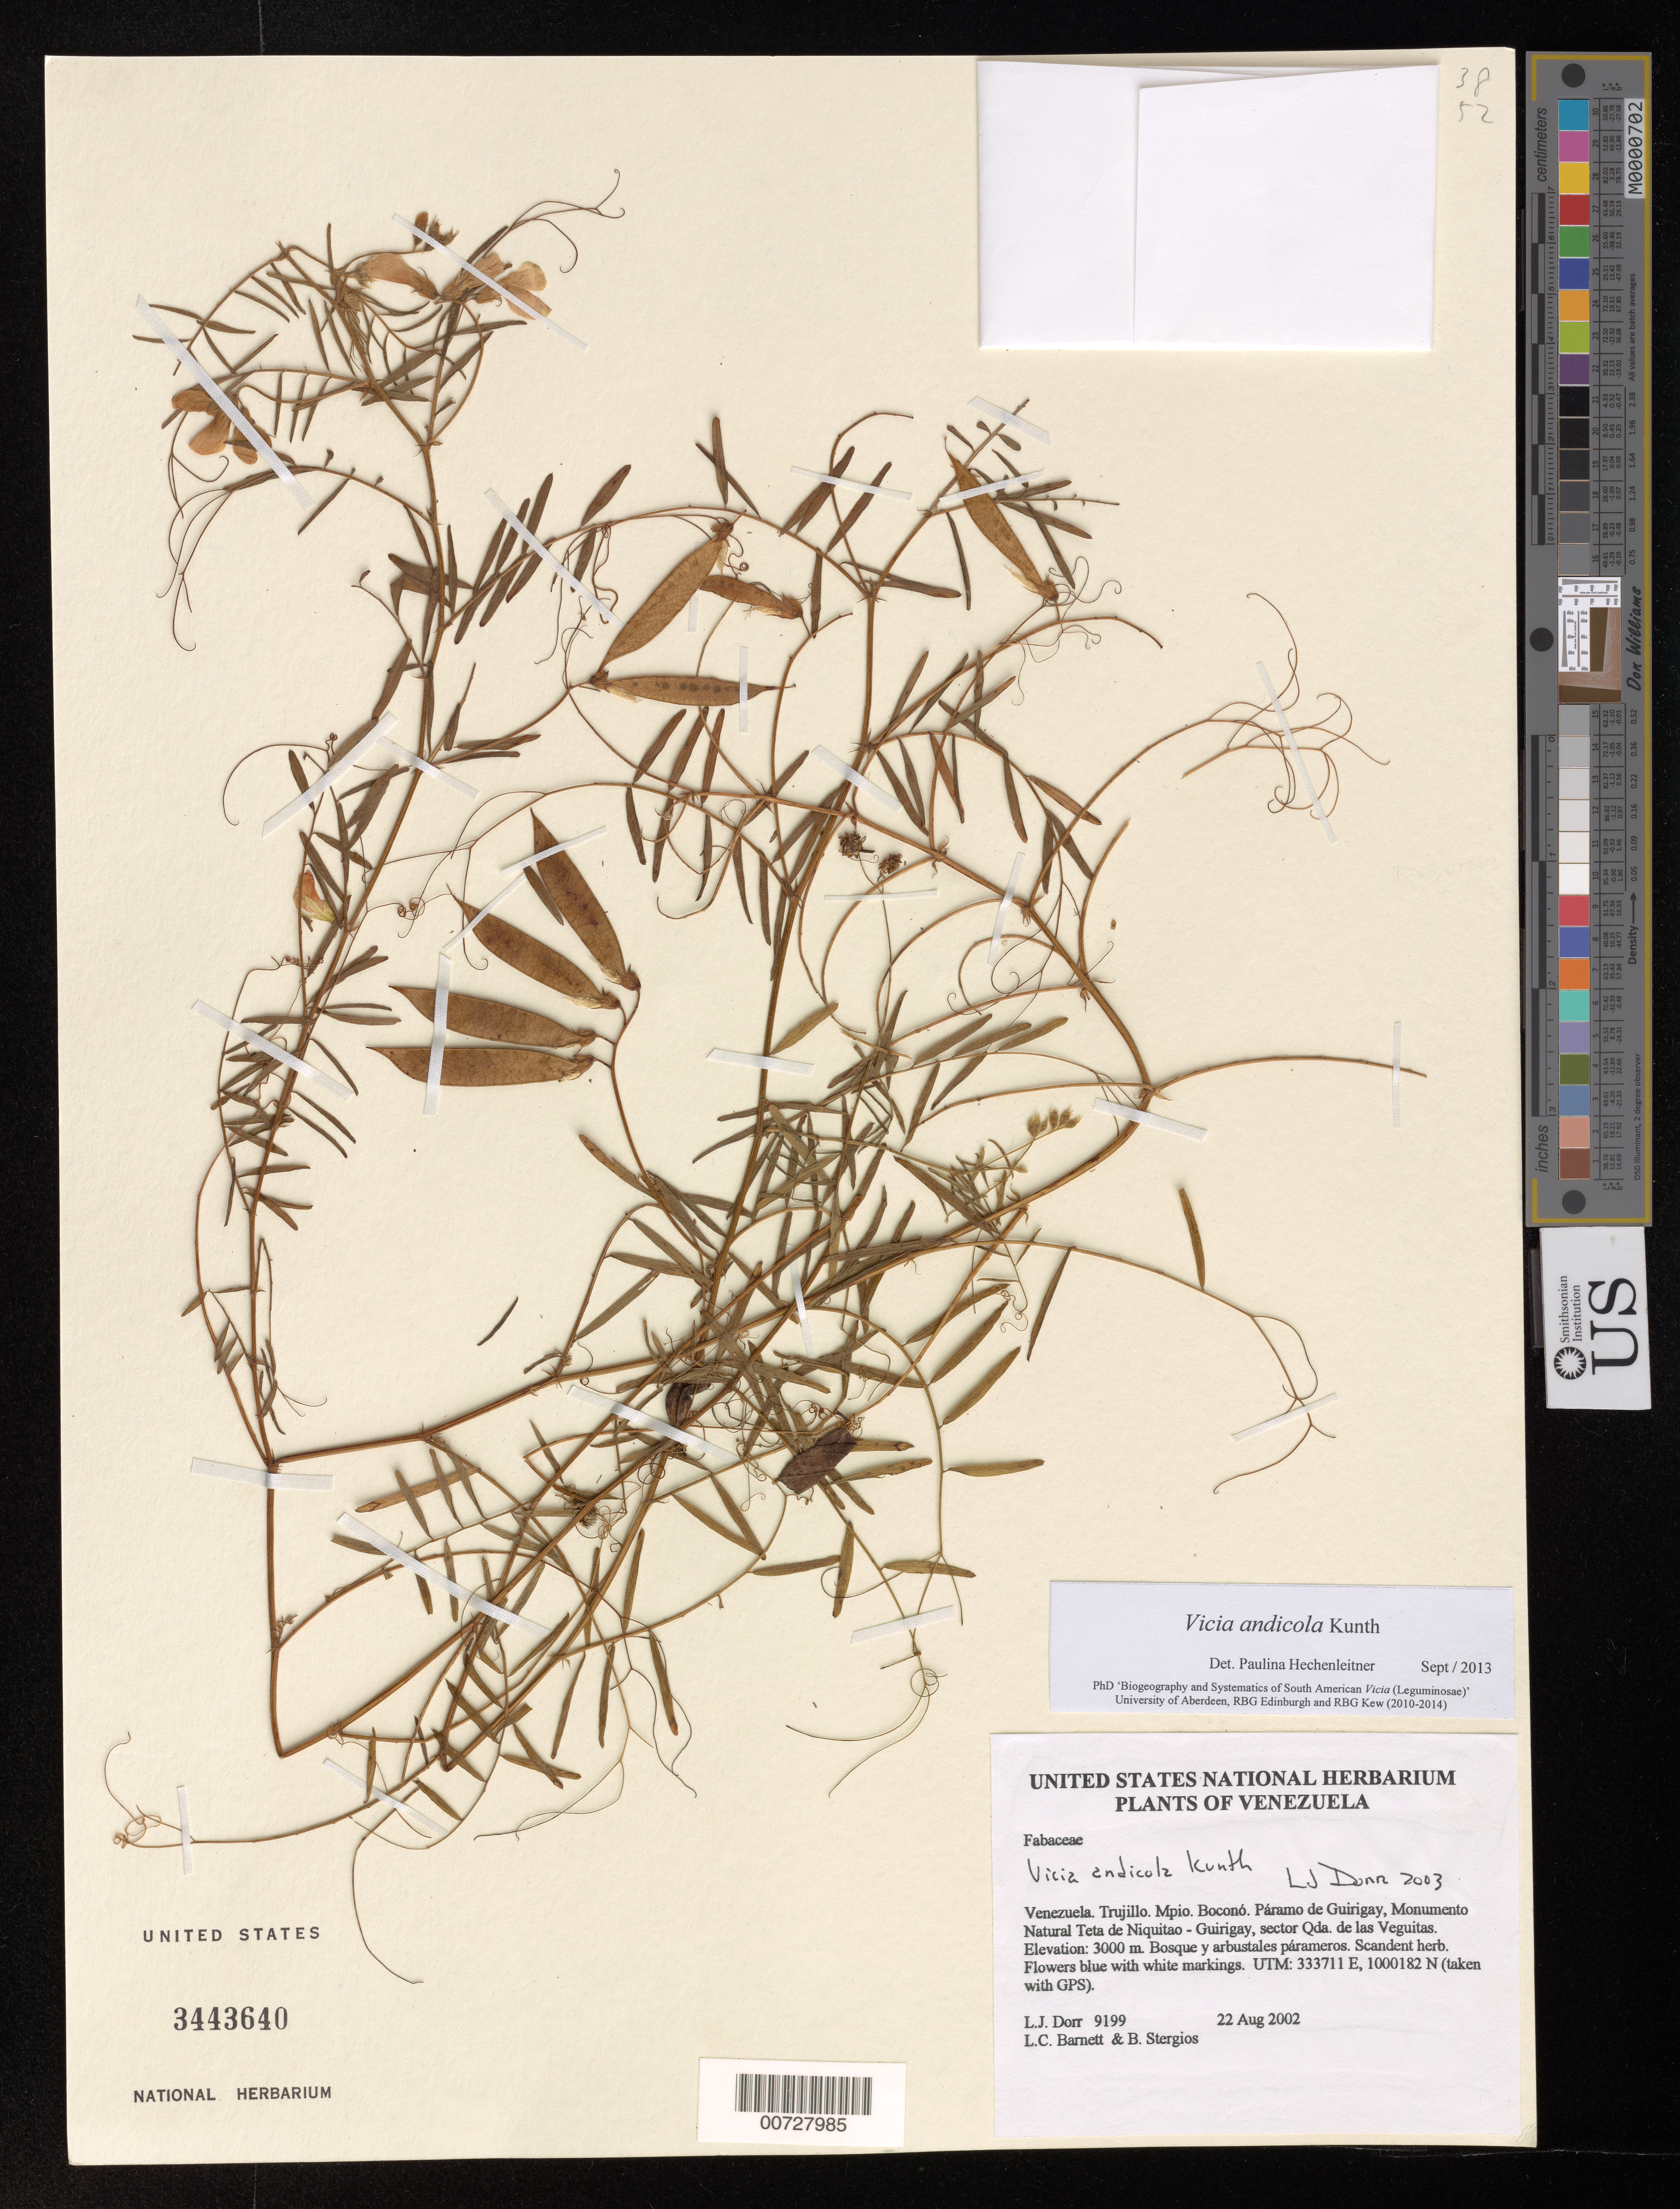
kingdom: Plantae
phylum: Tracheophyta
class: Magnoliopsida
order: Fabales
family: Fabaceae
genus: Vicia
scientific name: Vicia andicola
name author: Kunth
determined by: Dorr, L. J., (BOT), Smithsonian Institution - National Museum of Natural History (UNITED STATES)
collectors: L. J. Dorr, L. C. Barnett & B. G. Stergios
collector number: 9199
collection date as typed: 22 Aug 2002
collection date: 2002-08-22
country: Venezuela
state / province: Trujillo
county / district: Boconó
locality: Páramo de Guirigay, Monumento Natural Teta de Niquitao - Guirigay, sector Las Veguitas.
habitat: Bosque y arbustales párameros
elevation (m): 3000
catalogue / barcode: US 3443640